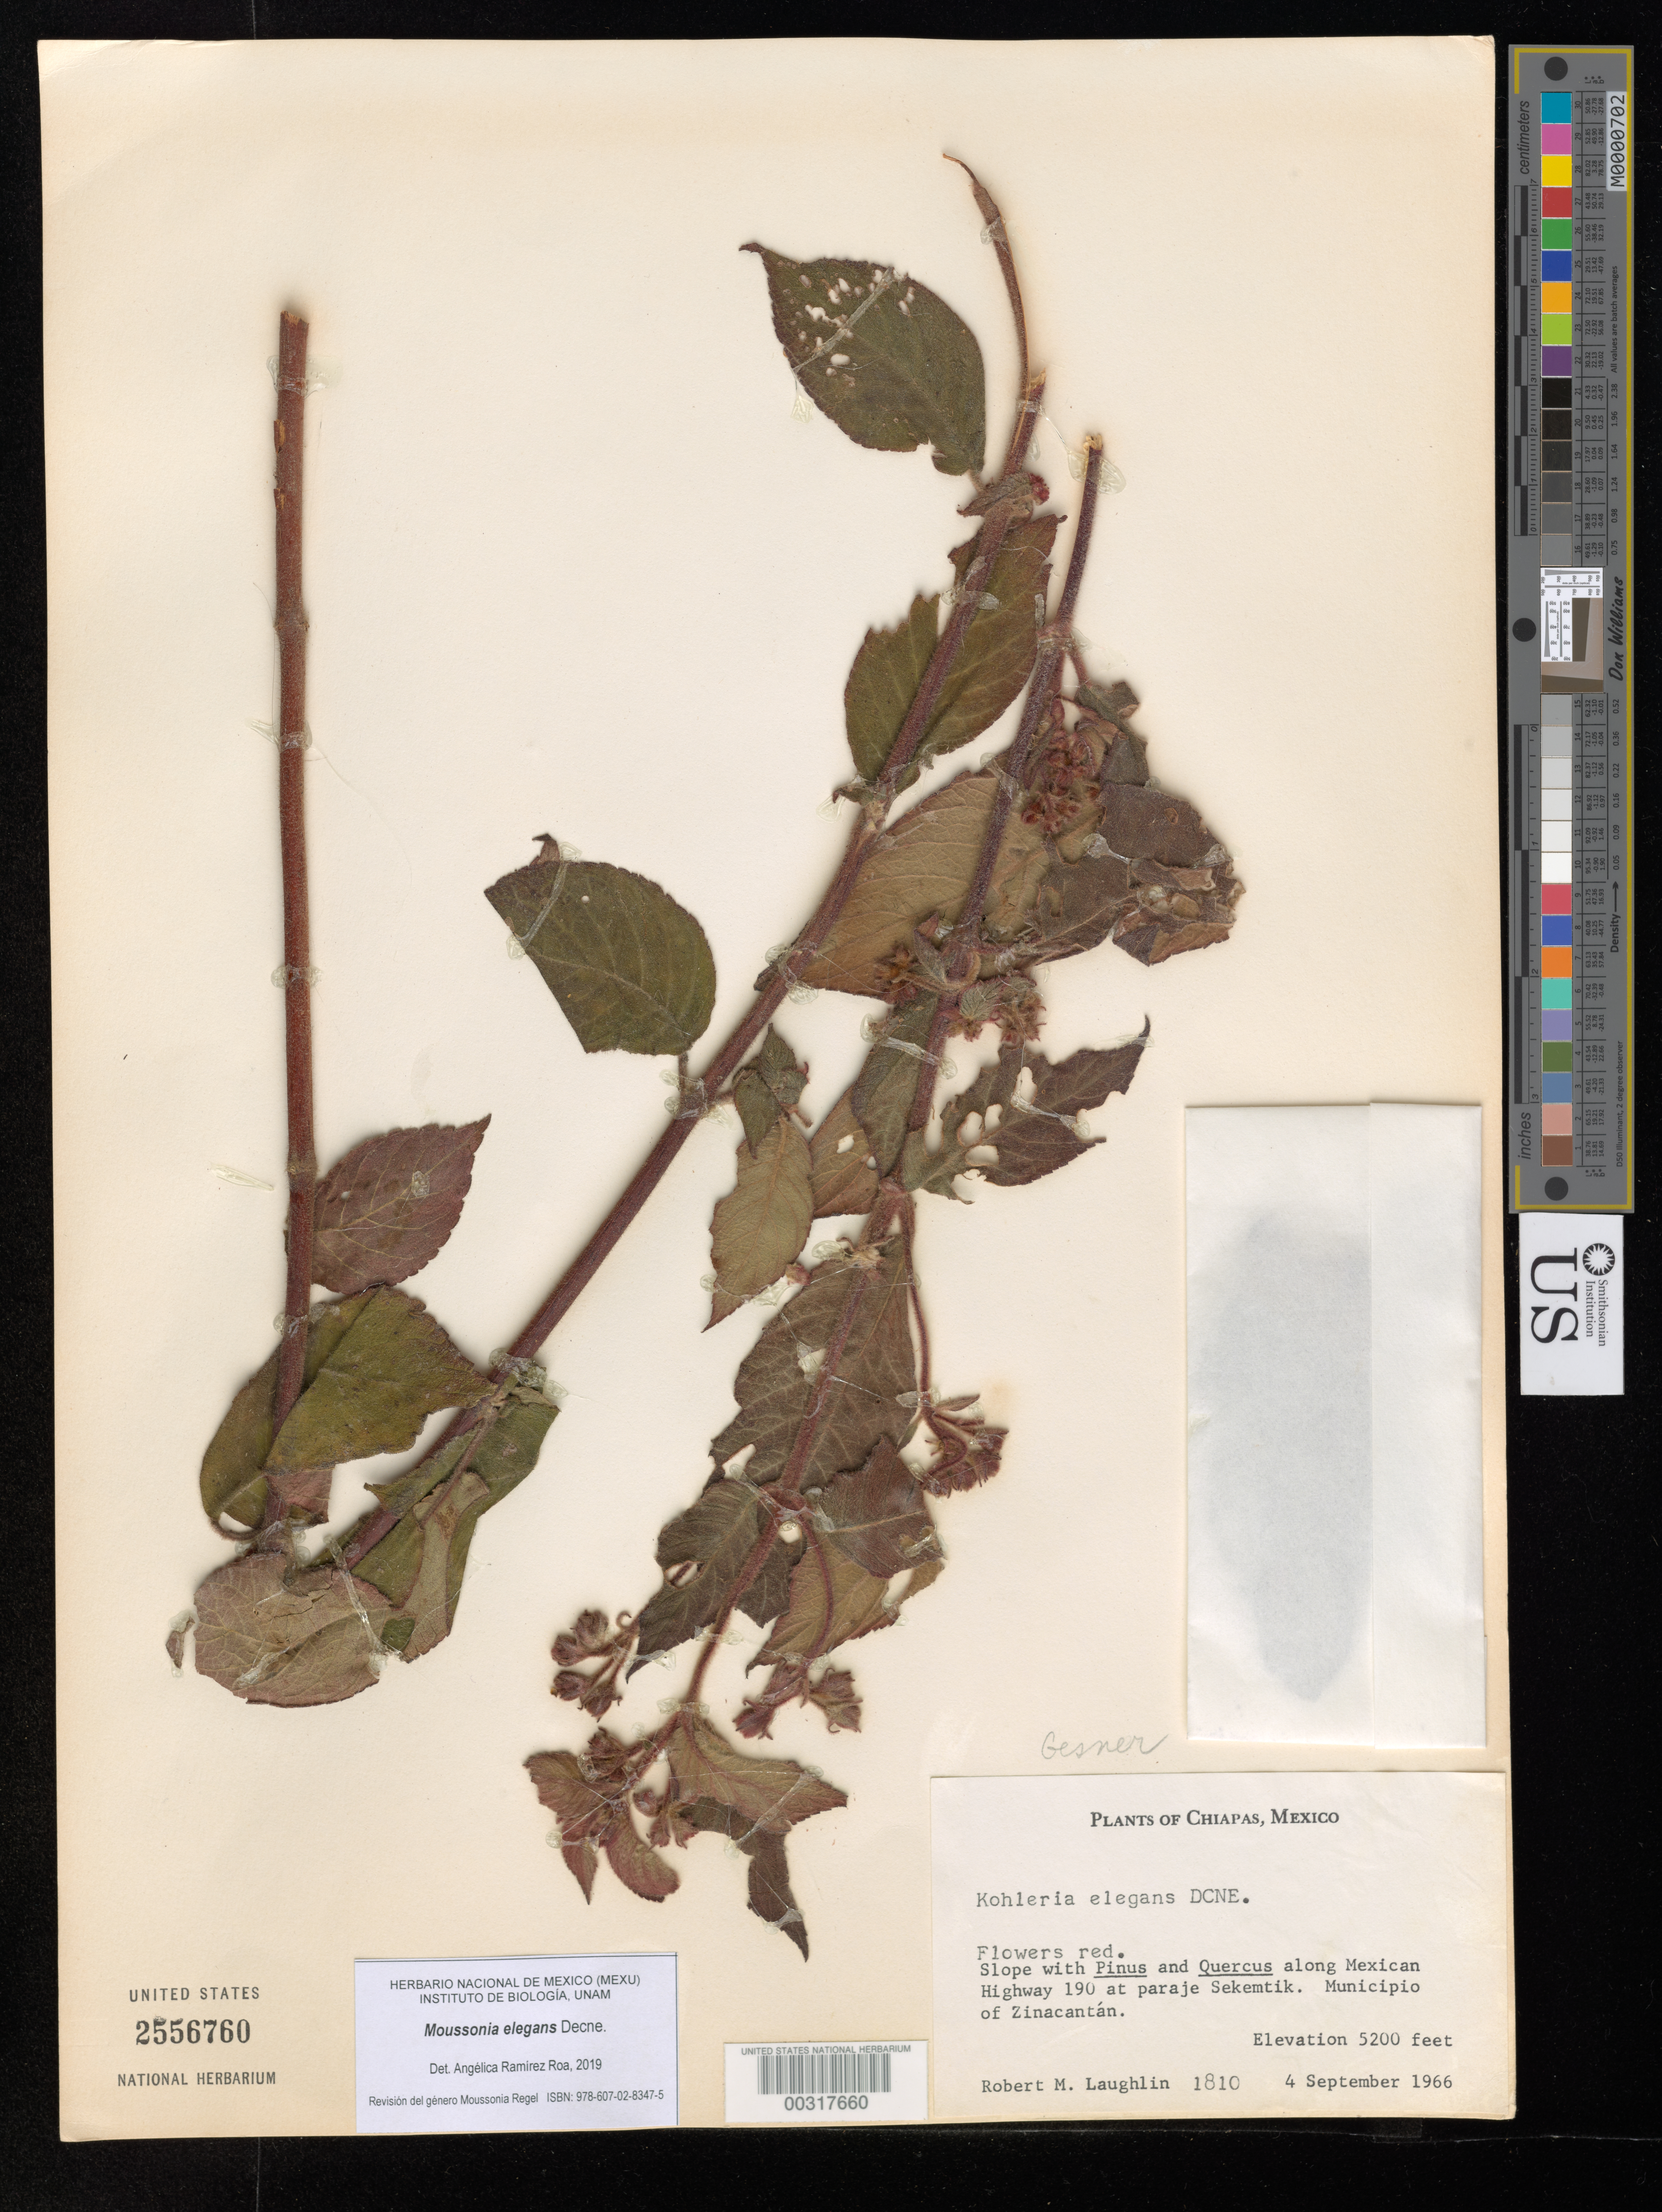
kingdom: Plantae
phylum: Tracheophyta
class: Magnoliopsida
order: Lamiales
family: Gesneriaceae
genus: Moussonia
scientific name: Moussonia elegans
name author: Decne.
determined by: Ramírez-Roa, A.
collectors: R. M. Laughlin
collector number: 1810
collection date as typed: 04 Sep 1966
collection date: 1966-09-04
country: Mexico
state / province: Chiapas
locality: Mpio. of Zinacantán, along Mexican Highway 190 at paraje Sekemtik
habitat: Slope with Pinus and Quercus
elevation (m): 1585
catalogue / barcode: US 2556760